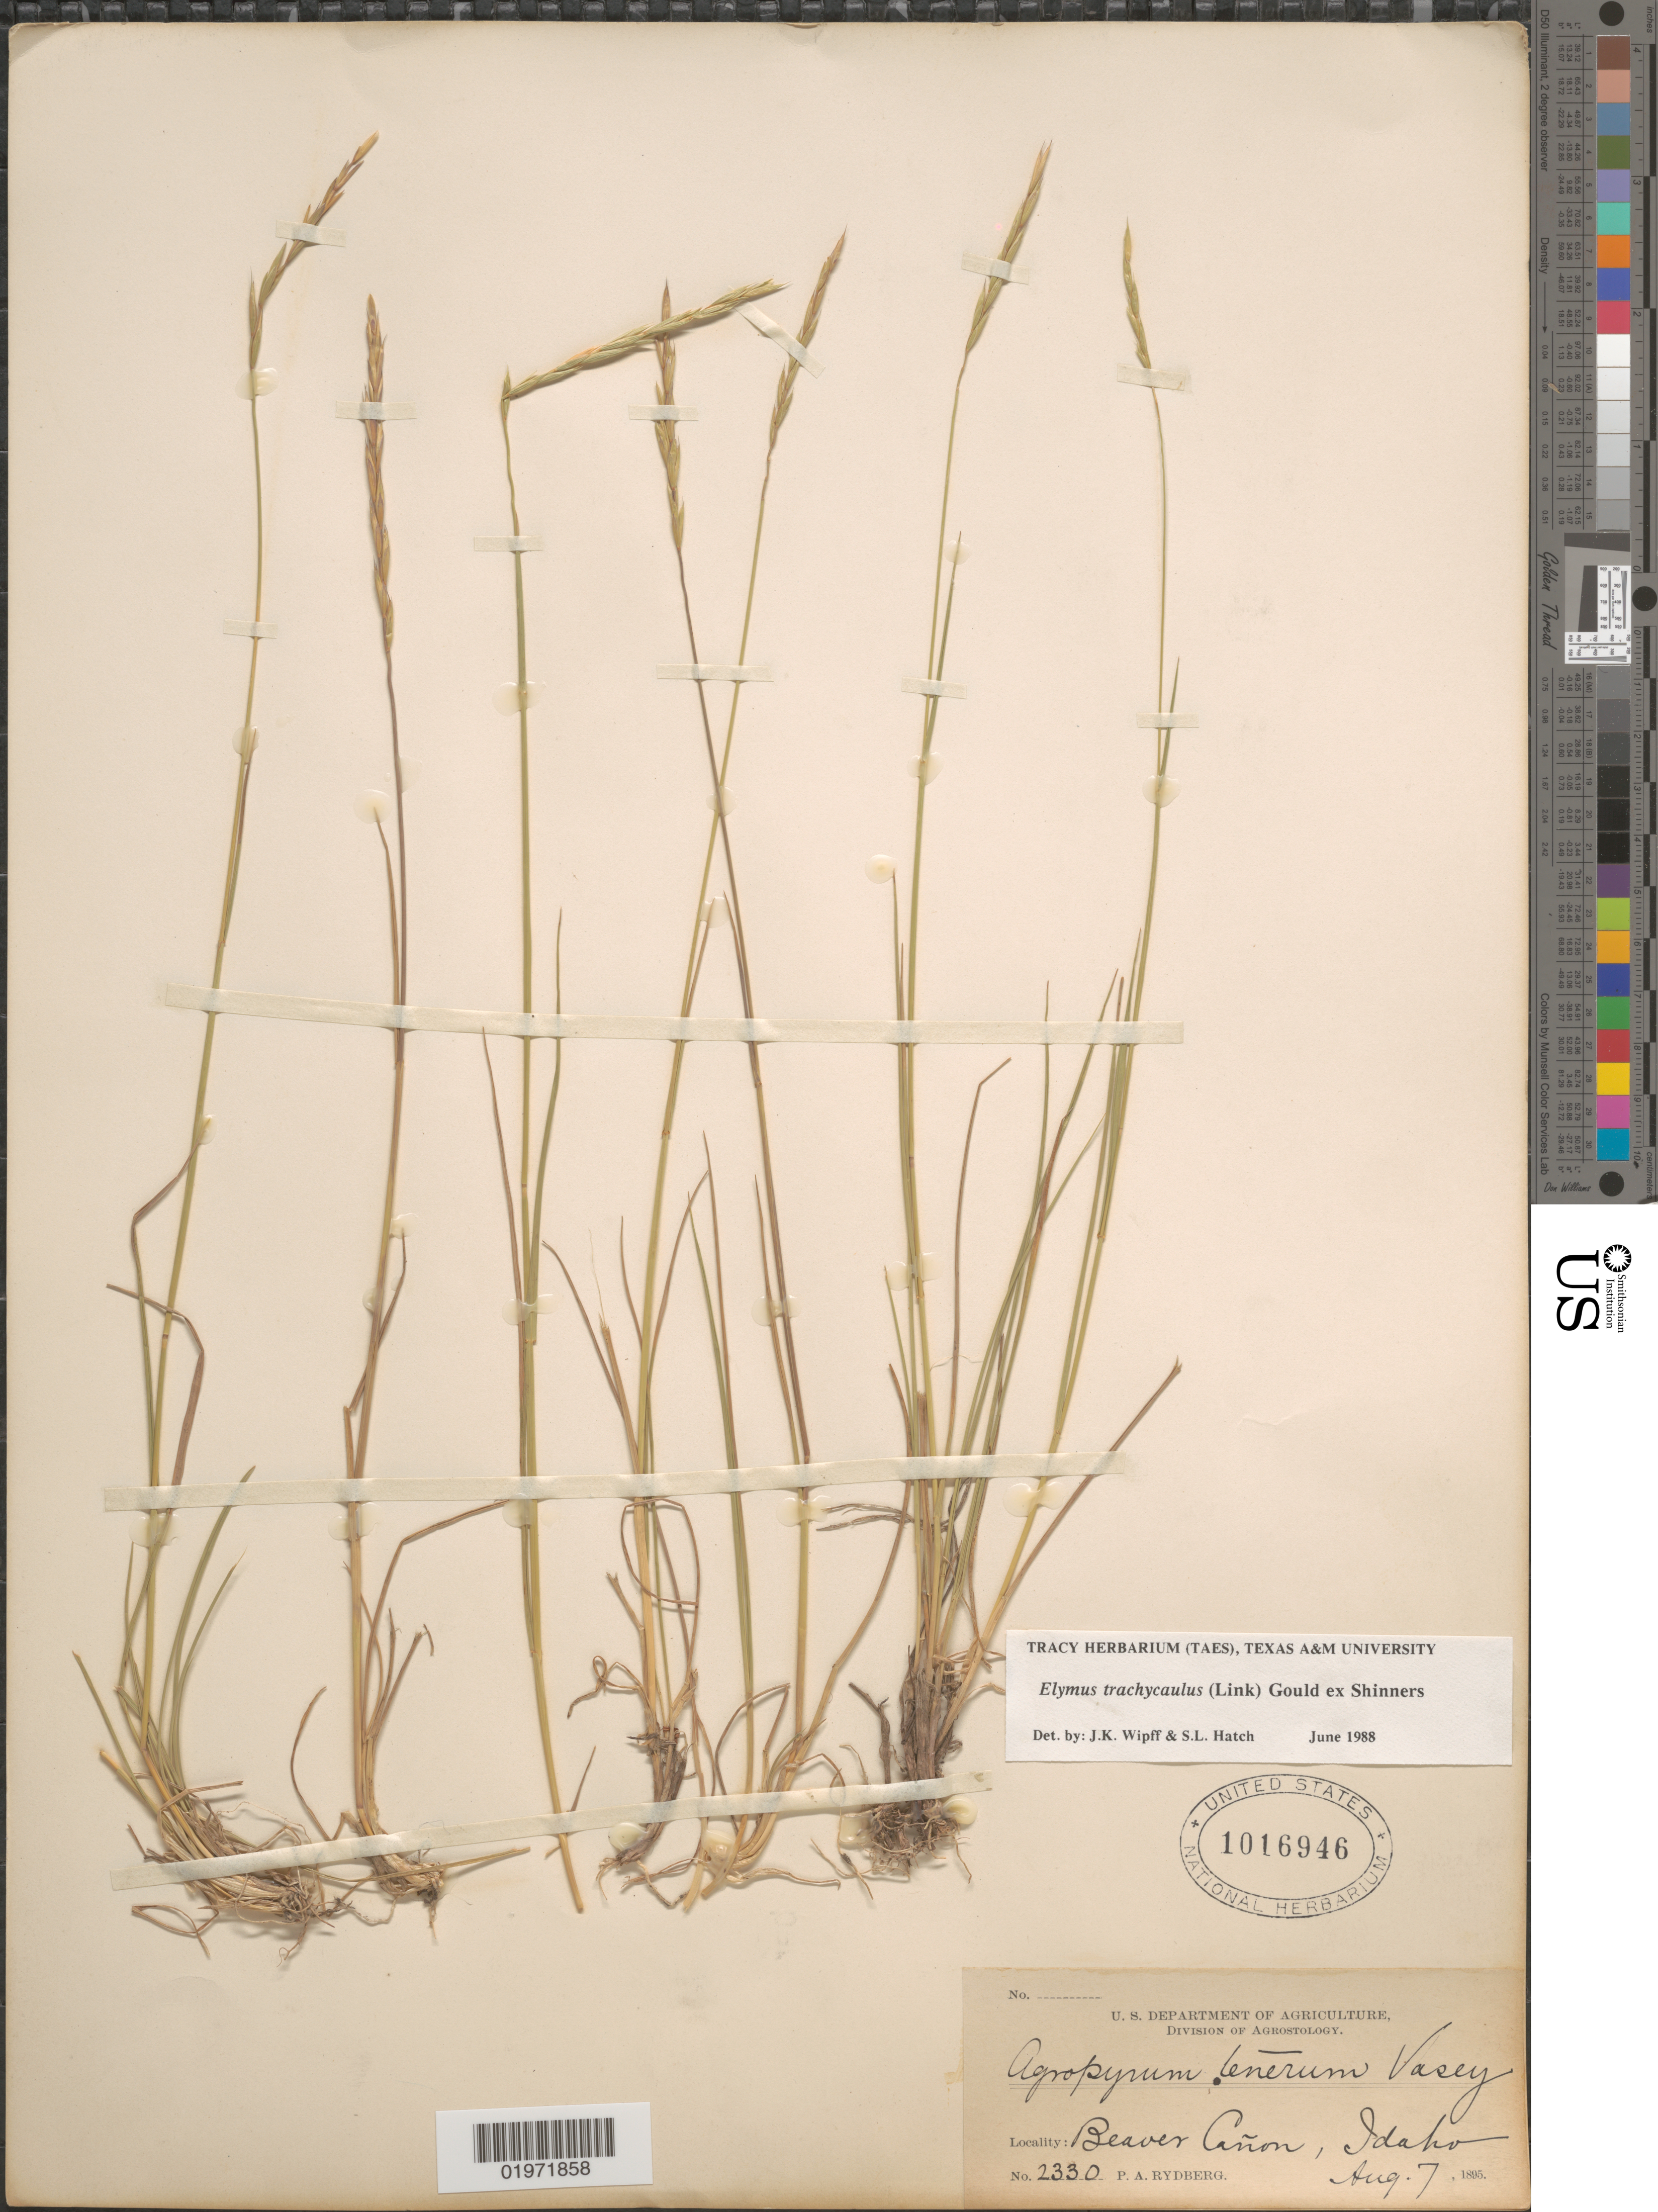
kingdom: Plantae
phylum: Tracheophyta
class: Liliopsida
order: Poales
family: Poaceae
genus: Elymus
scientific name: Elymus trachycaulus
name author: (Link) Gould ex Shinners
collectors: P. A. Rydberg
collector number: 2330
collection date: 1895-08-07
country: United States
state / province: Idaho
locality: Beaver Cañon.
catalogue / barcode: US 1016946